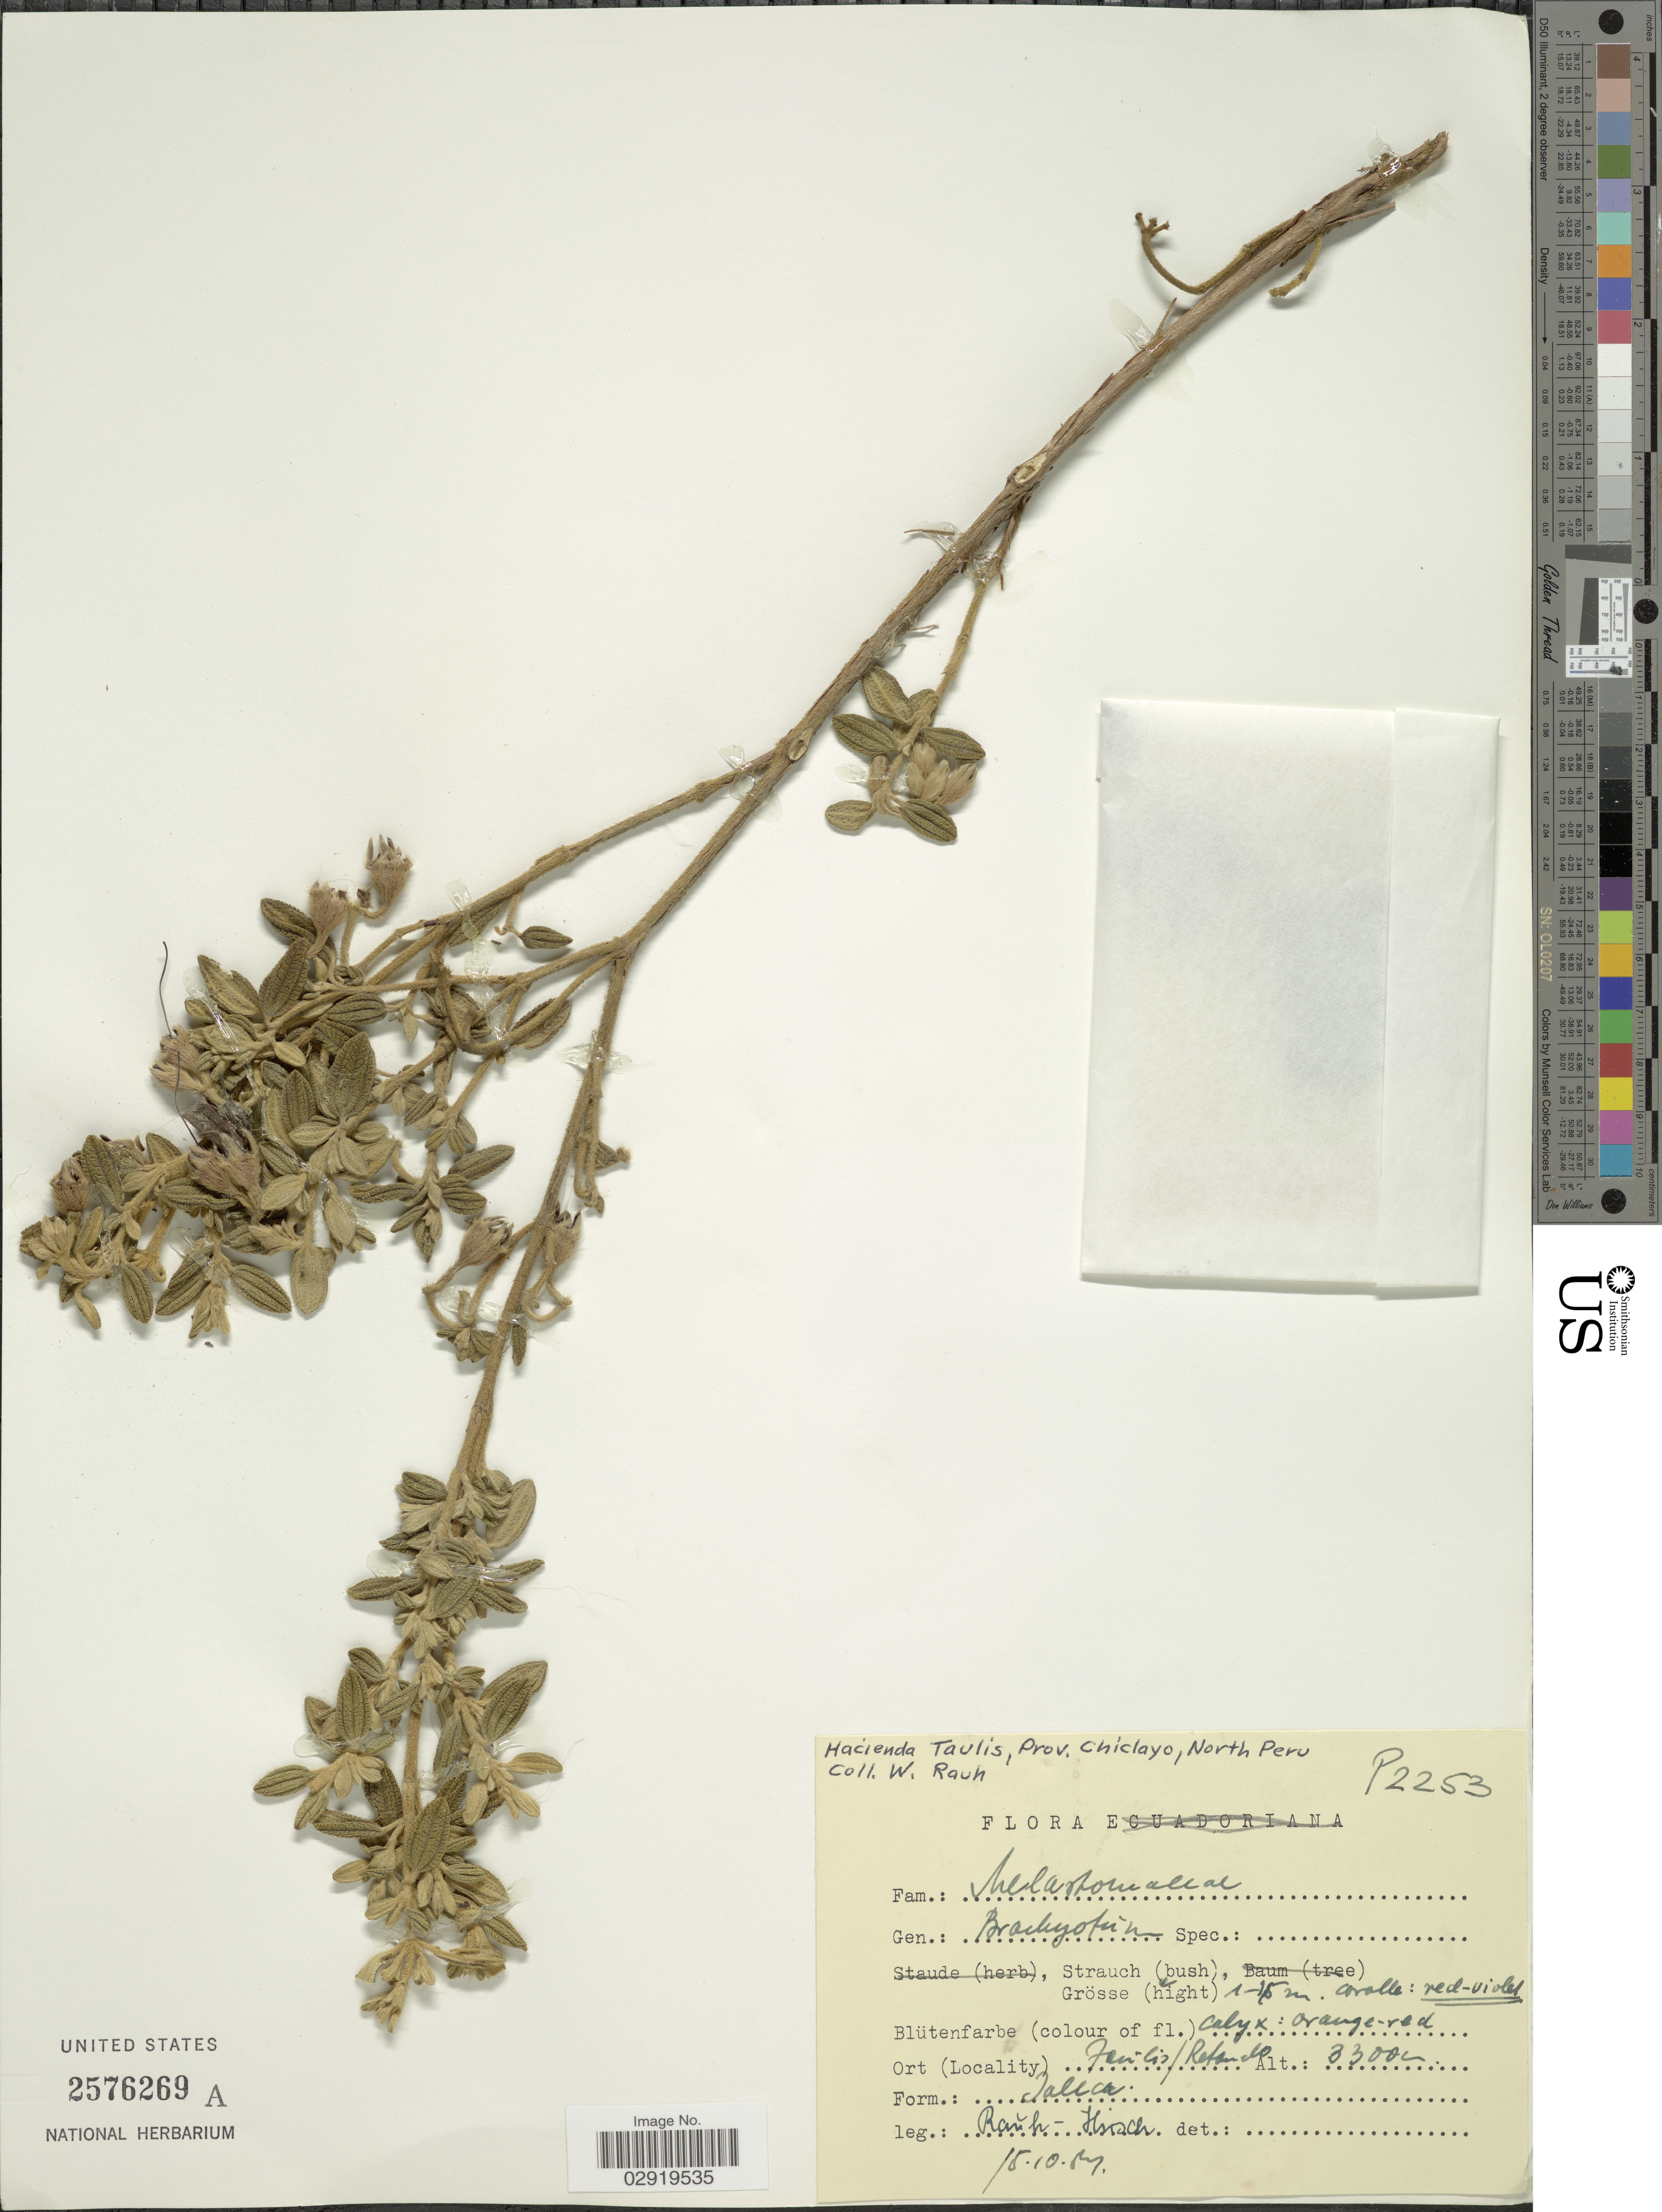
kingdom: Plantae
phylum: Tracheophyta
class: Magnoliopsida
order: Myrtales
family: Melastomataceae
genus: Brachyotum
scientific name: Brachyotum sp.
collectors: W. Rauh & Husch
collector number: P2253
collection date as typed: Transcribed d/m/y: 15/10/57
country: Peru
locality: Hacienda Taulis, Prov. Chiclayo, North Peru. Ferilis [interpreted]/ Retando.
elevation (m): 3300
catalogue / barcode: US 2576269A